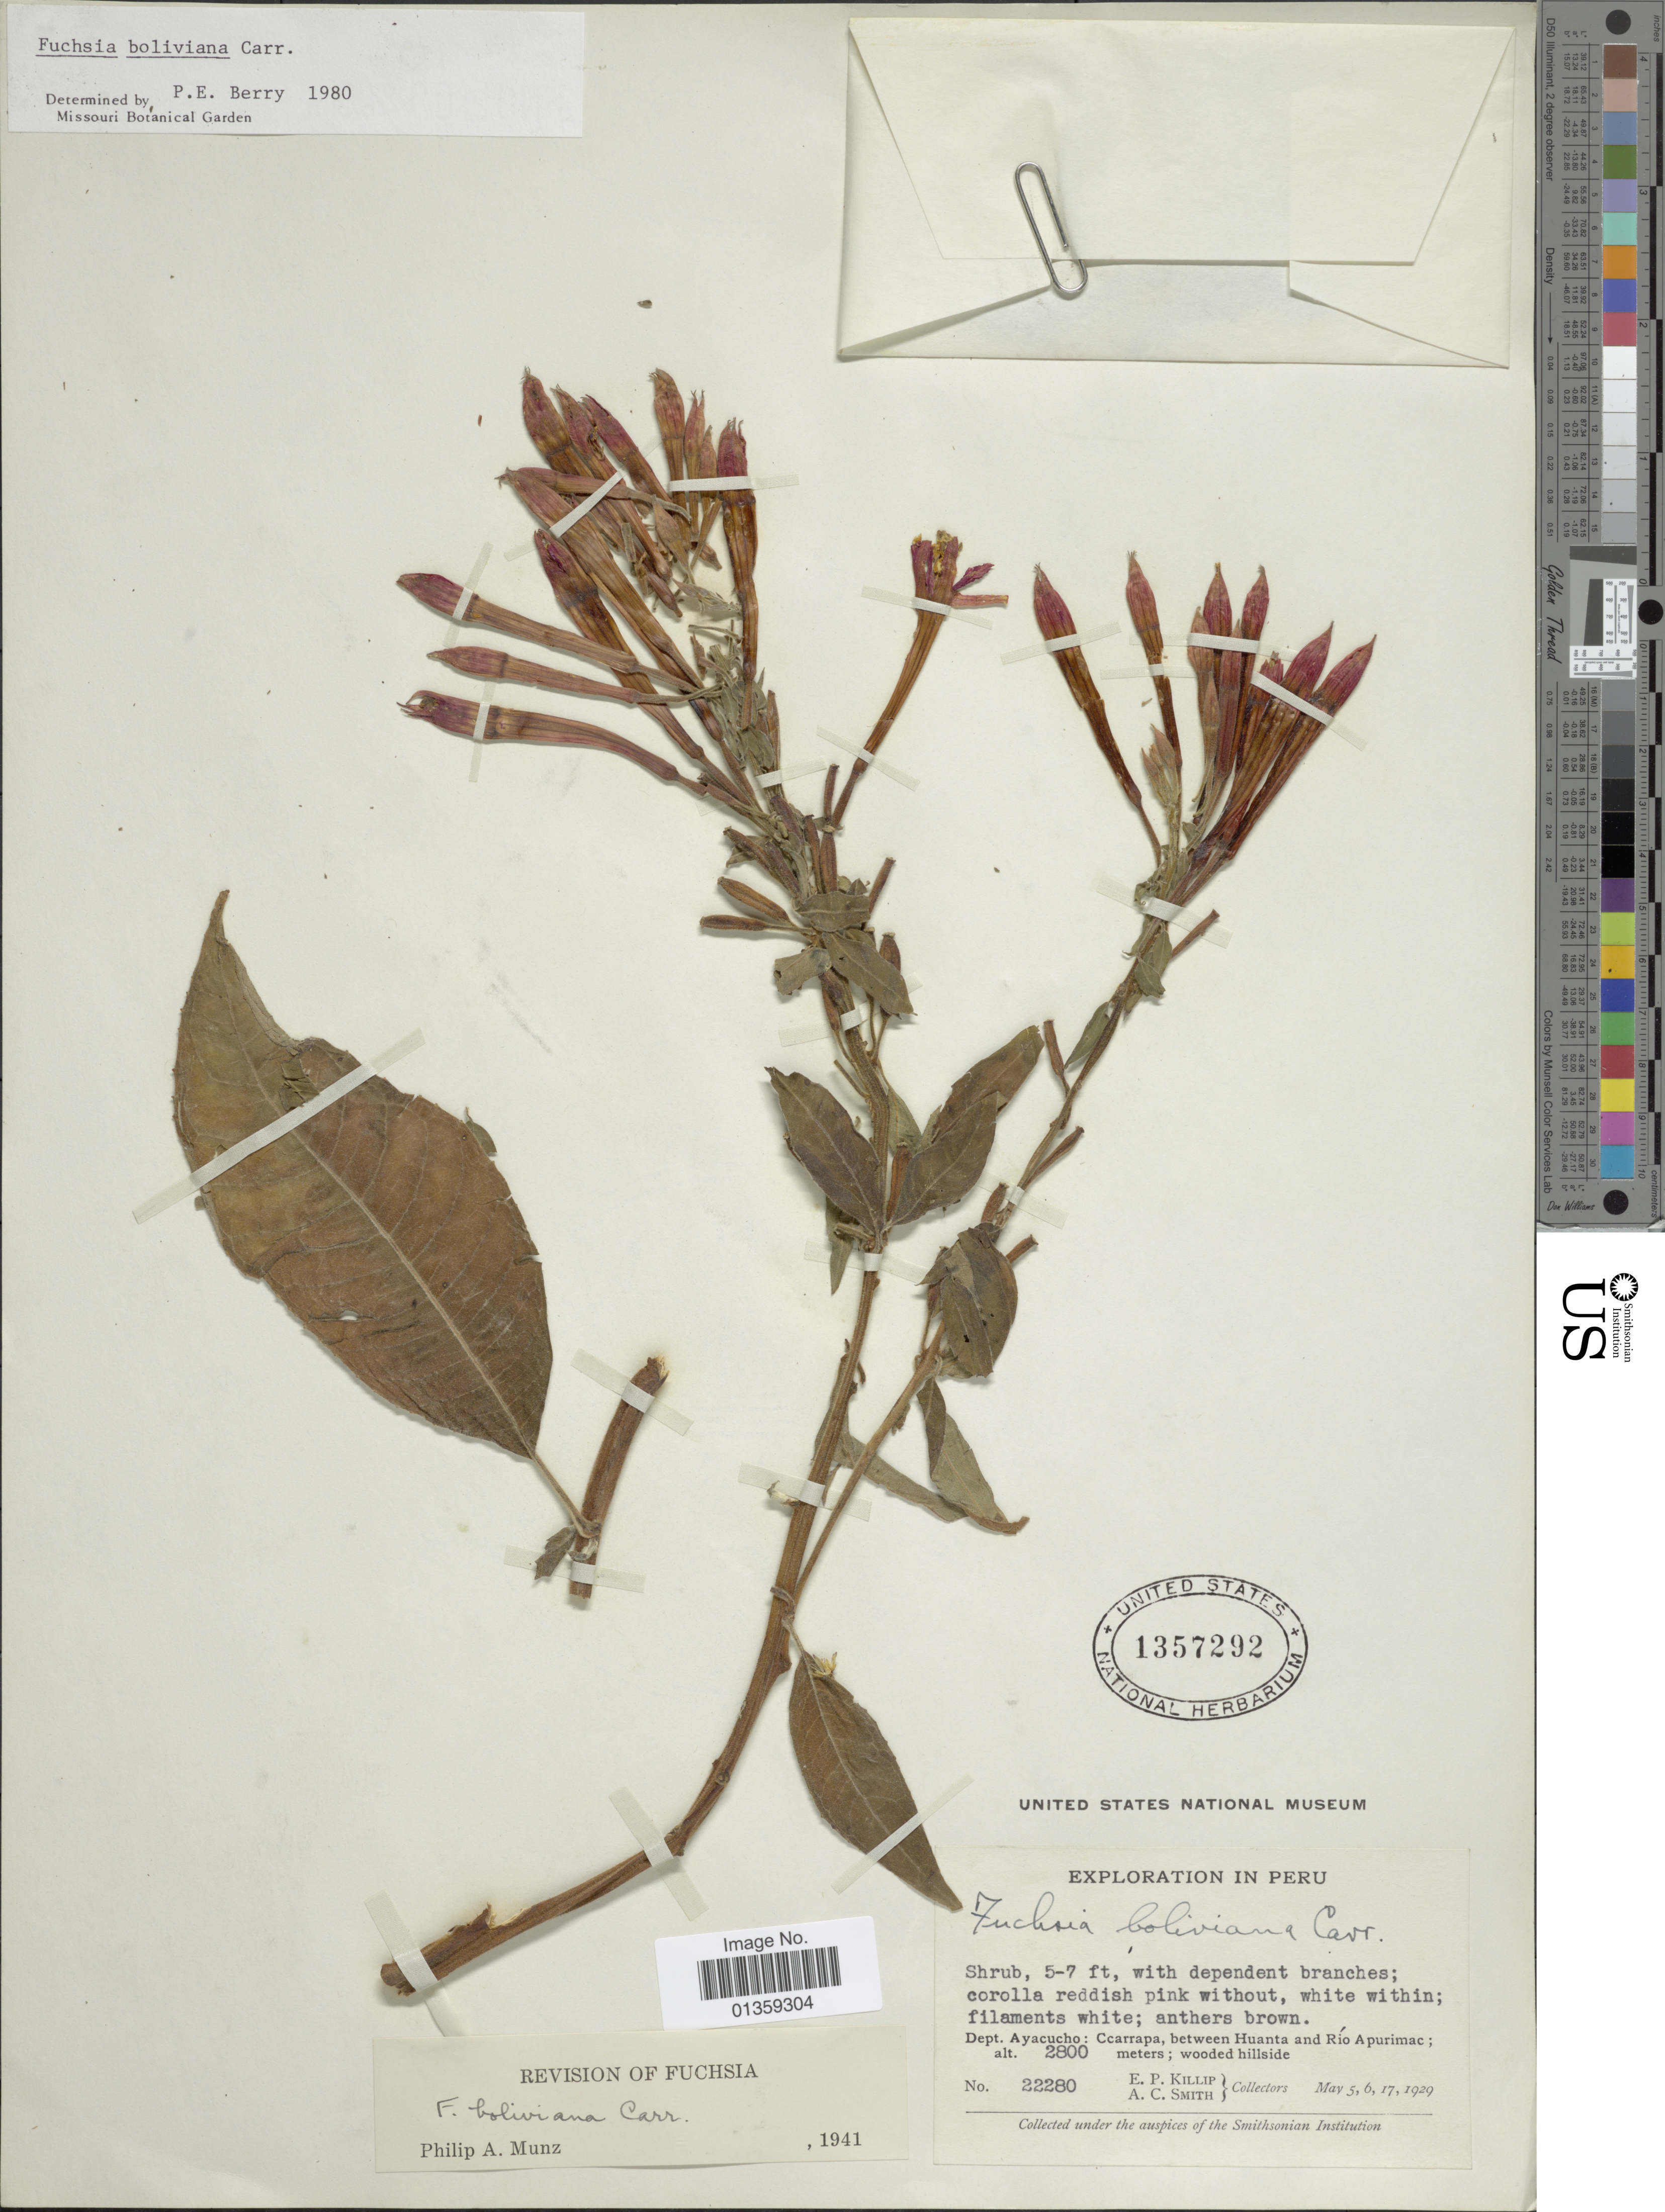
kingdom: Plantae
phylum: Tracheophyta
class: Magnoliopsida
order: Myrtales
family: Onagraceae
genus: Fuchsia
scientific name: Fuchsia boliviana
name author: Carrière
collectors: E. P. Killip & A. C. Smith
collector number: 22280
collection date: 1929-05-05/1929-05-17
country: Peru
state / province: Ayacucho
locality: Ccarrapa, between Huanta and Río Apurimac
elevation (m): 2800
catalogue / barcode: US 1357292